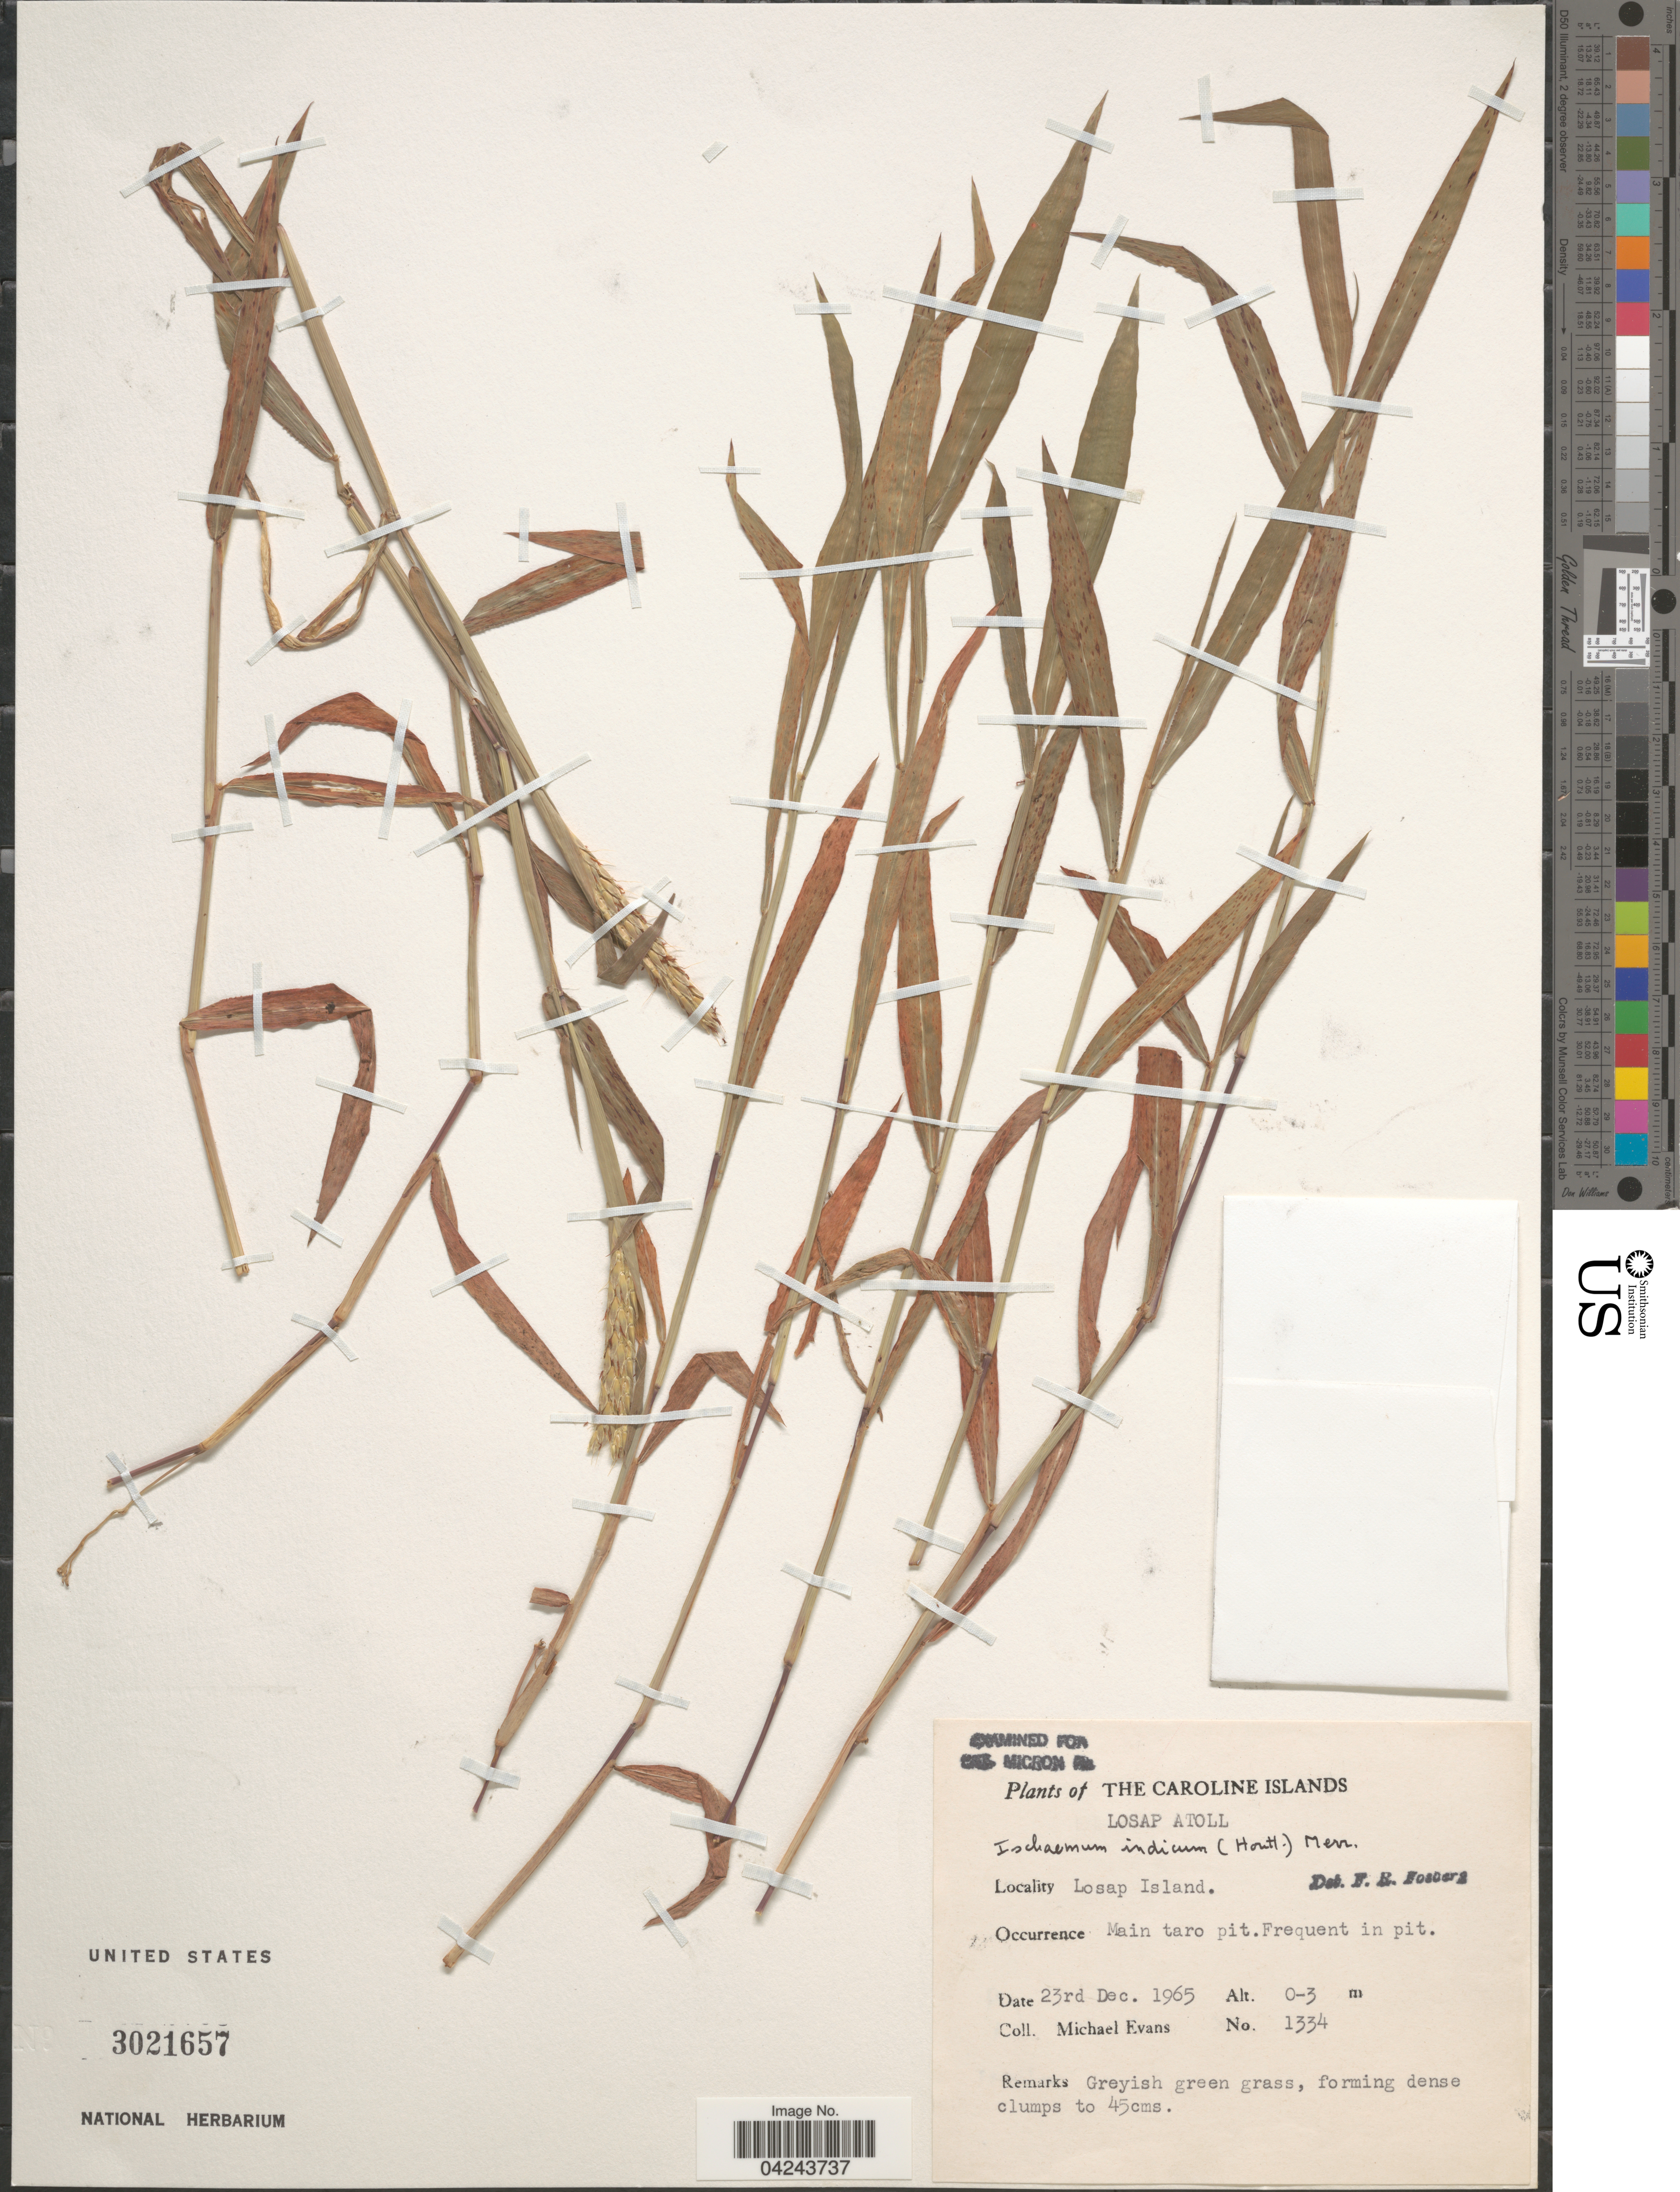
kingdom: Plantae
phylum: Tracheophyta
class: Liliopsida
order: Poales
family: Poaceae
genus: Ischaemum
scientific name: Ischaemum ciliare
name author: Retz.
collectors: M. Evans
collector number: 1334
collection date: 1965-12-23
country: Micronesia, Federated States of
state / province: Truk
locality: Caroline Islands. Losap Atoll. Losap Island.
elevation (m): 0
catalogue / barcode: US 3021657